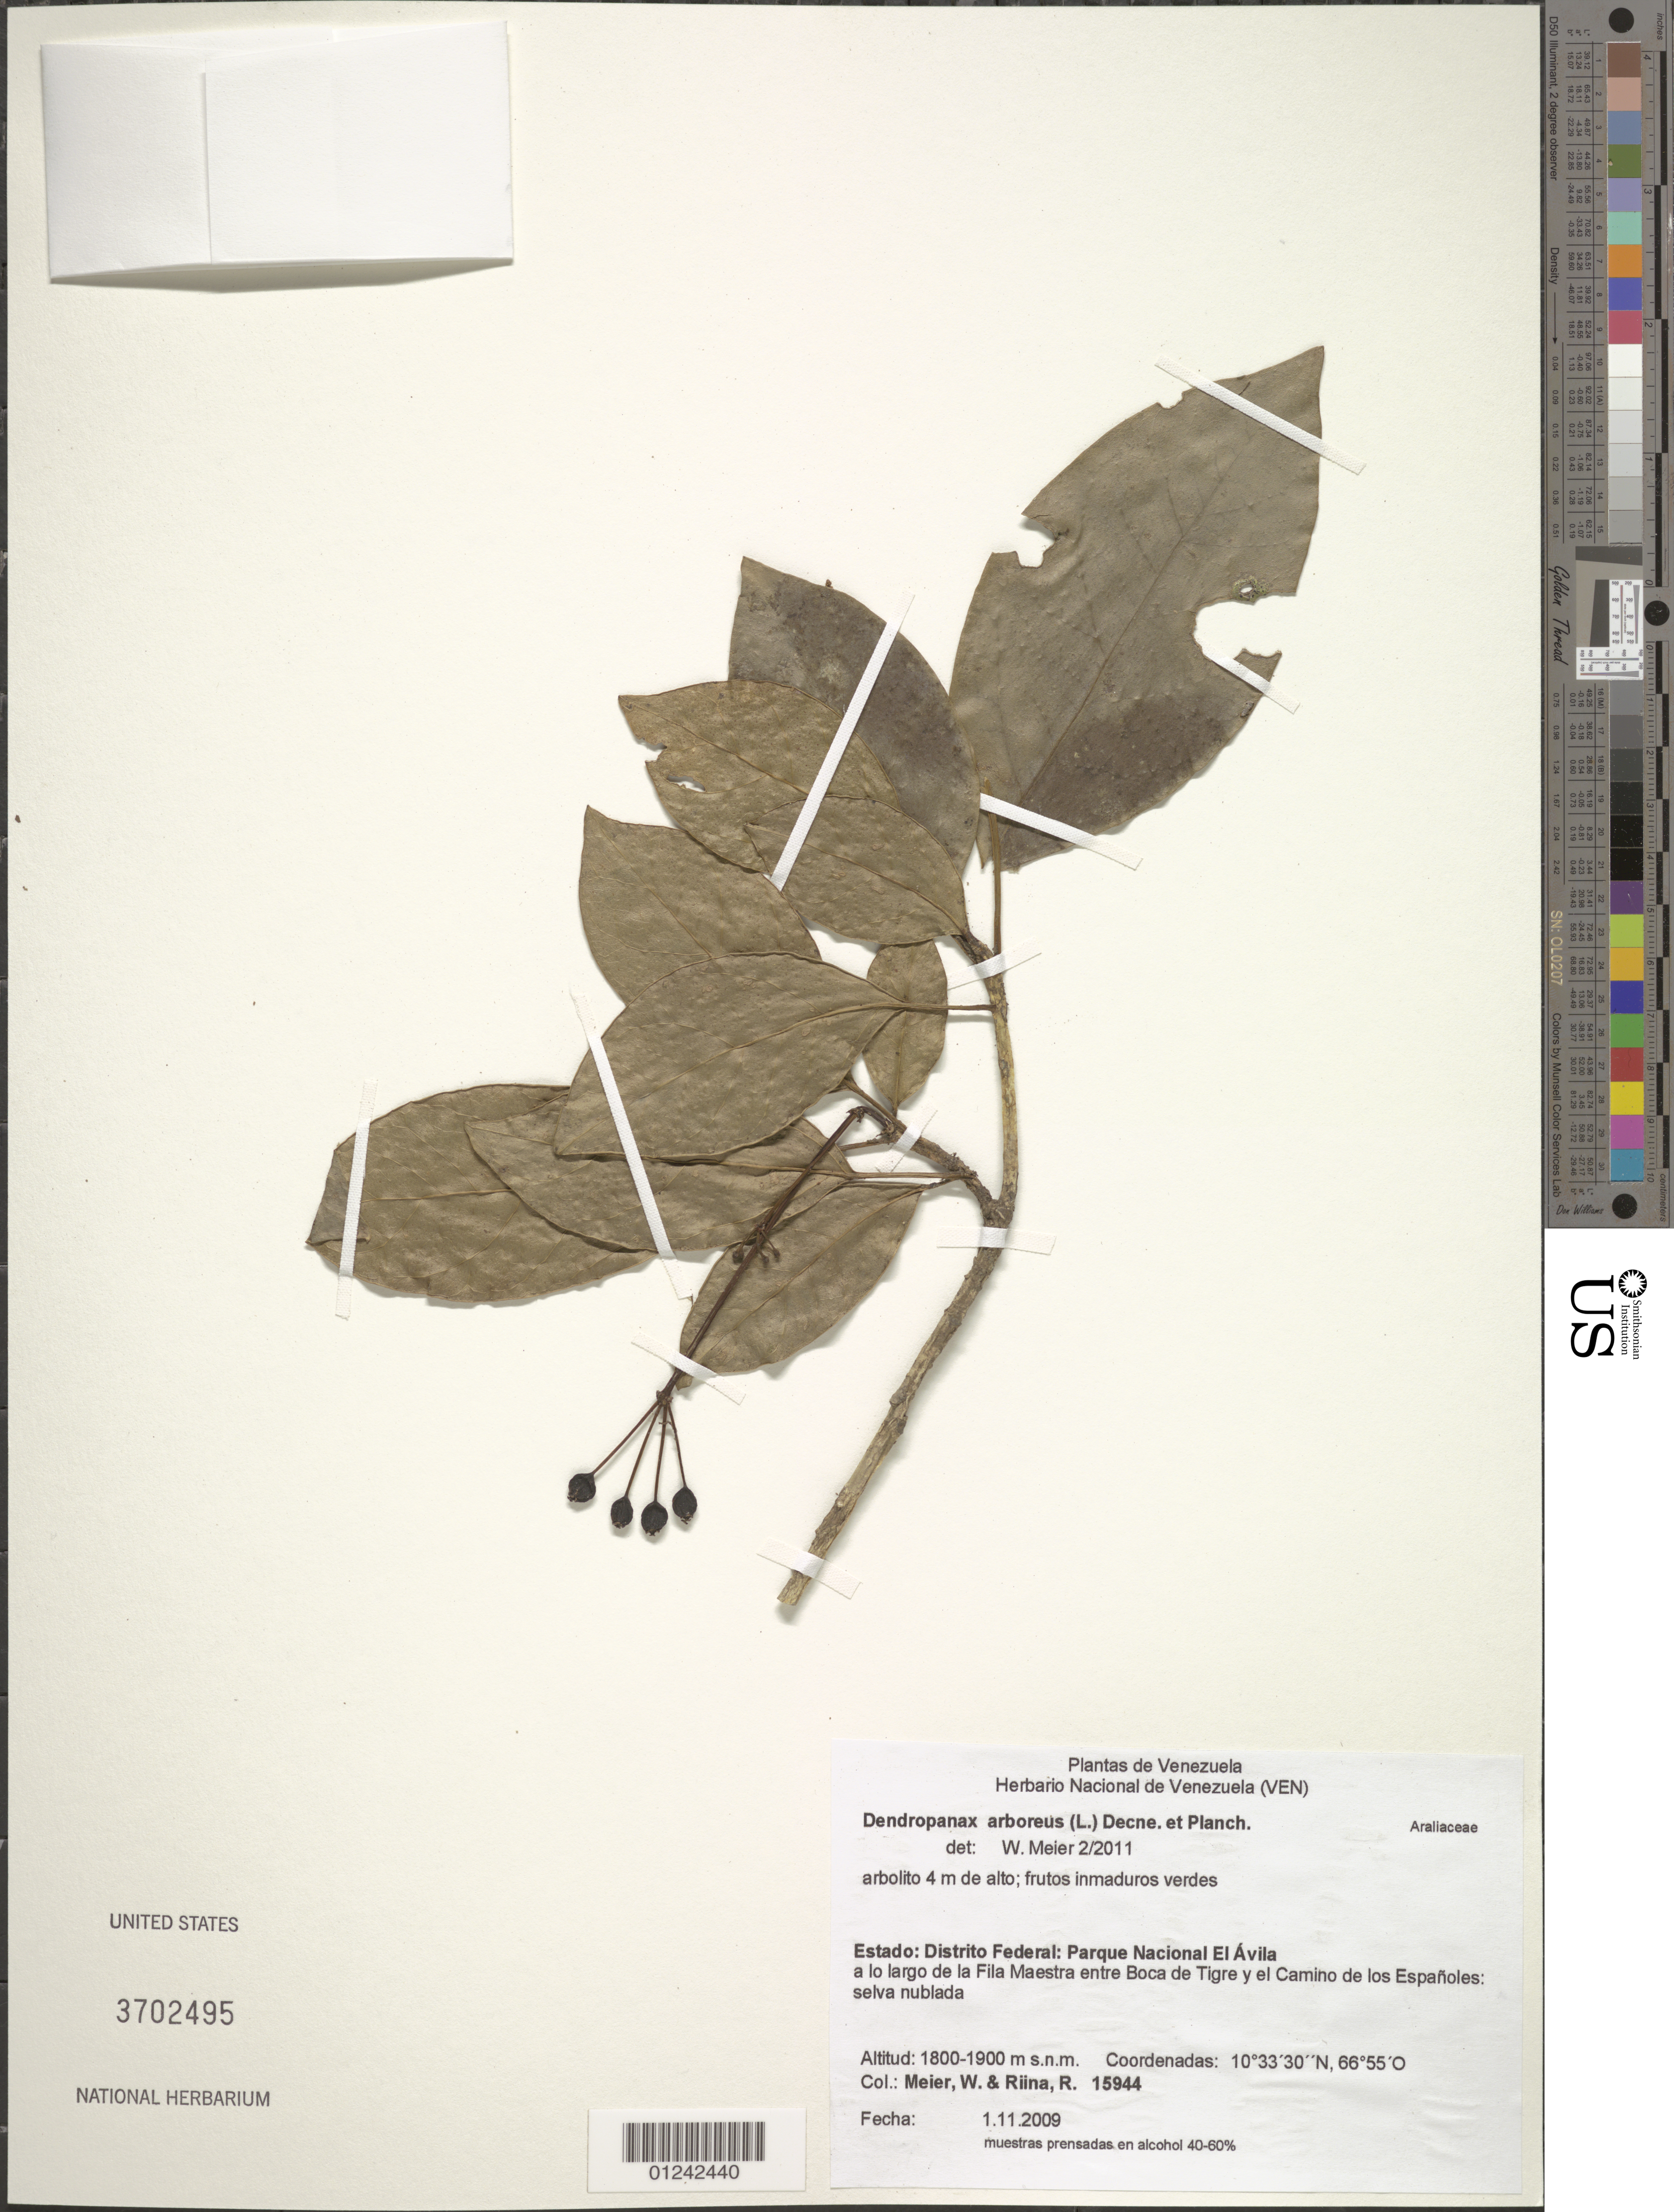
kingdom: Plantae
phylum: Tracheophyta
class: Magnoliopsida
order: Apiales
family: Araliaceae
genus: Dendropanax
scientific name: Dendropanax arboreus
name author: (L.) Decne. & Planch.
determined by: Meier, Winfried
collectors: W. Meier et al.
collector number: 15944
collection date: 2009-11-01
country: Venezuela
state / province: Miranda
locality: Parque Nacional El Avila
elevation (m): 1800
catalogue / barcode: US 3702495